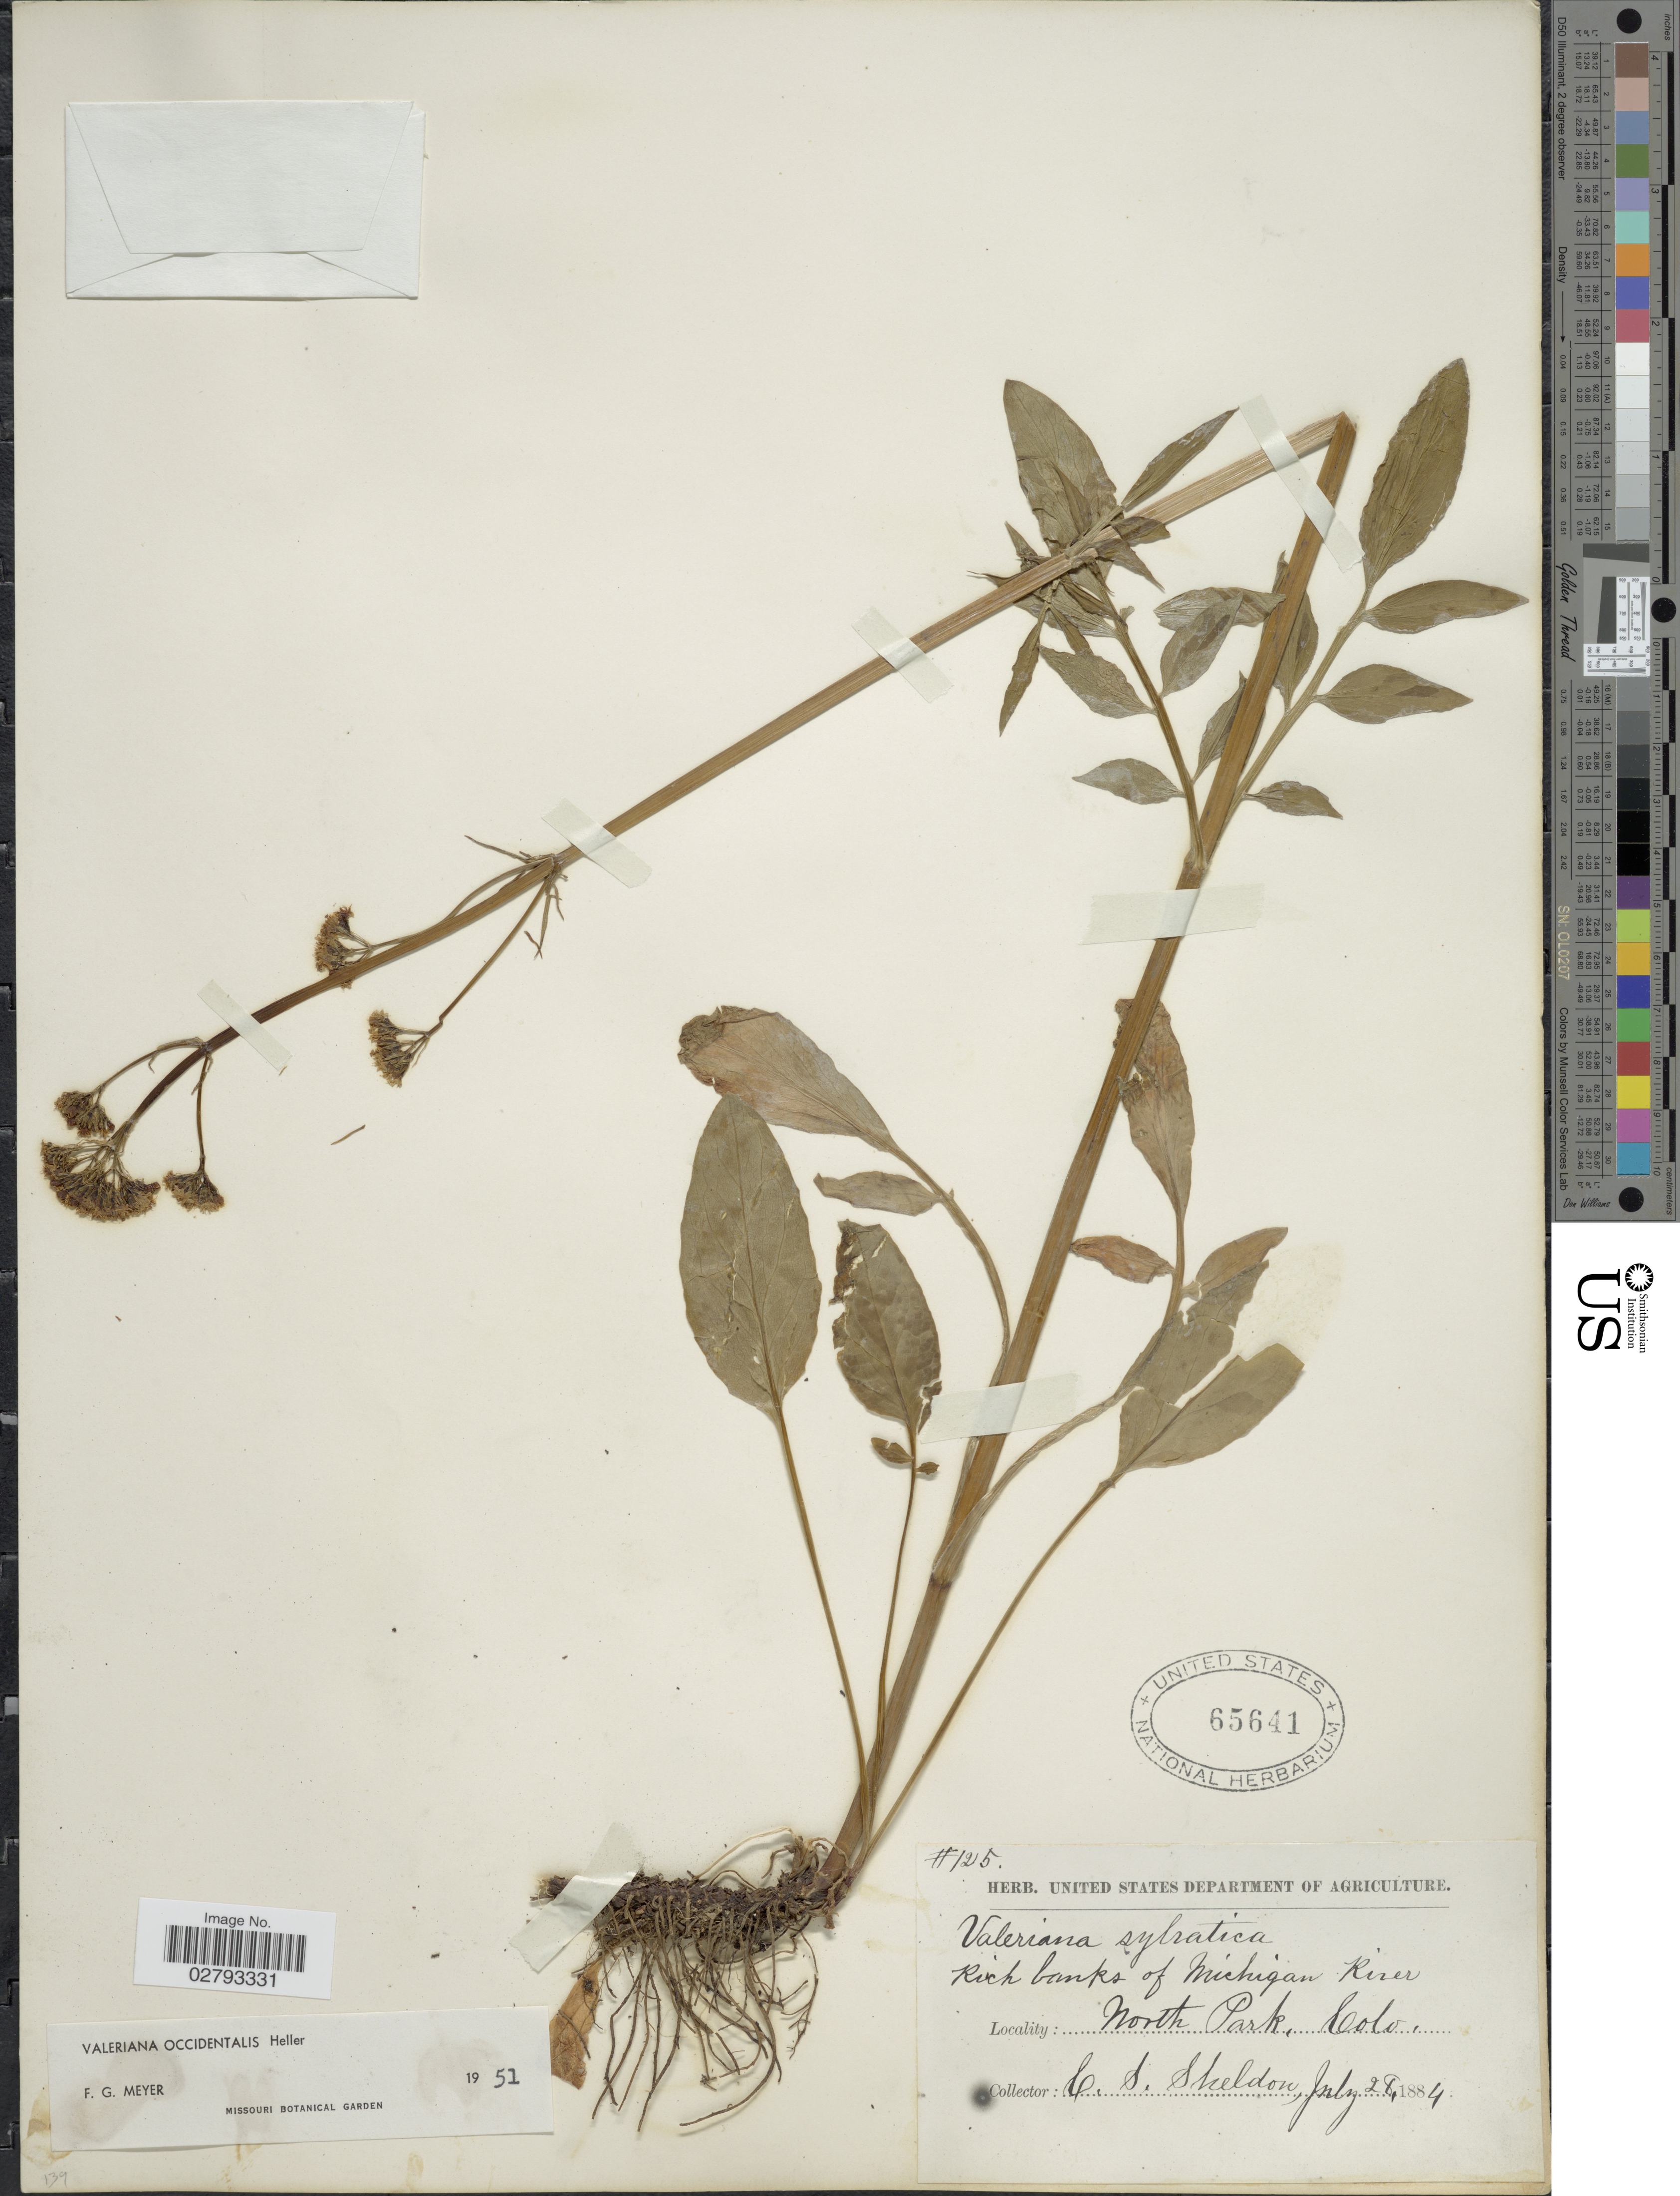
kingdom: Plantae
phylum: Tracheophyta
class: Magnoliopsida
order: Dipsacales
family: Caprifoliaceae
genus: Valeriana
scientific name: Valeriana occidentalis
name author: A. Heller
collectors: C. S. Sheldon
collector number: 125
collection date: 1884-07-28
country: United States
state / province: Colorado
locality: North Park.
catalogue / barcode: US 65641